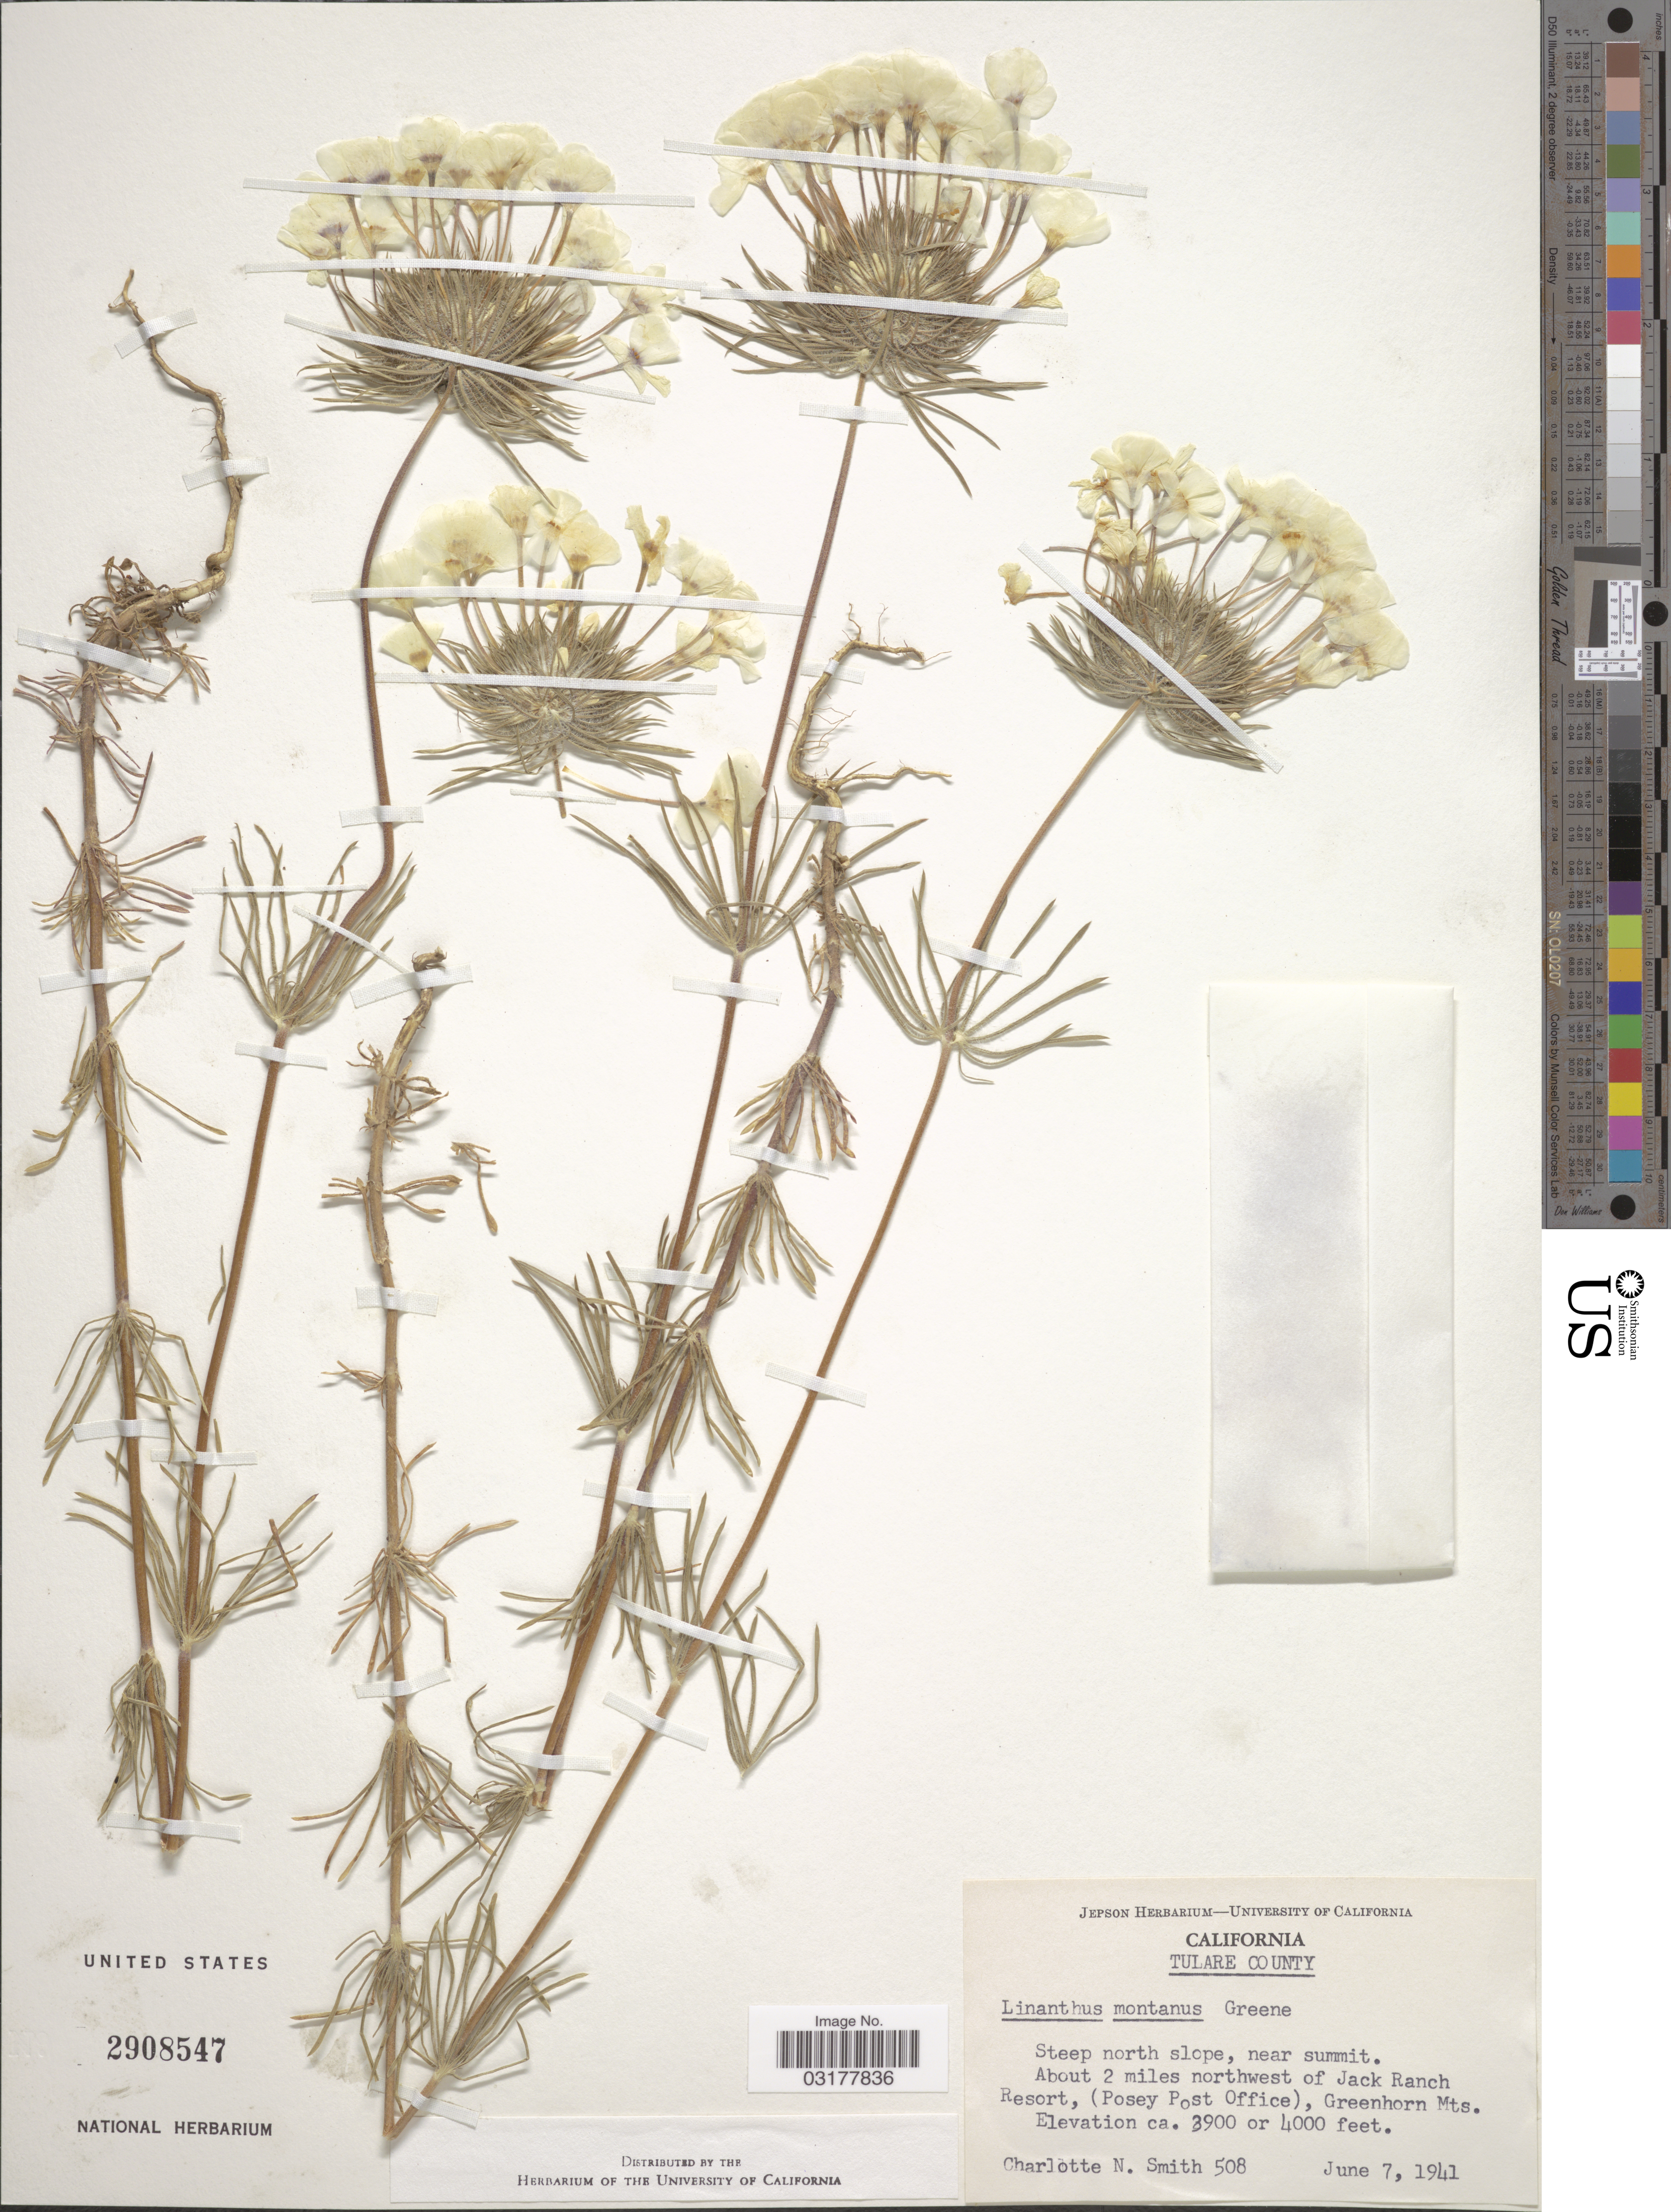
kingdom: Plantae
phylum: Tracheophyta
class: Magnoliopsida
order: Ericales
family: Polemoniaceae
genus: Leptosiphon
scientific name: Leptosiphon montanus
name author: (Greene) J.M. Porter & L.A. Johnson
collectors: C. N. Smith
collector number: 508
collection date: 1941-06-07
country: United States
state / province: California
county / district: Tulare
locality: Tulare County. Steep north slope, near summit. About 2 miles northwest of Jack Ranch Resort, (Posey Post Office), Greenhorn Mts.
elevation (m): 1189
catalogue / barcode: US 2908547